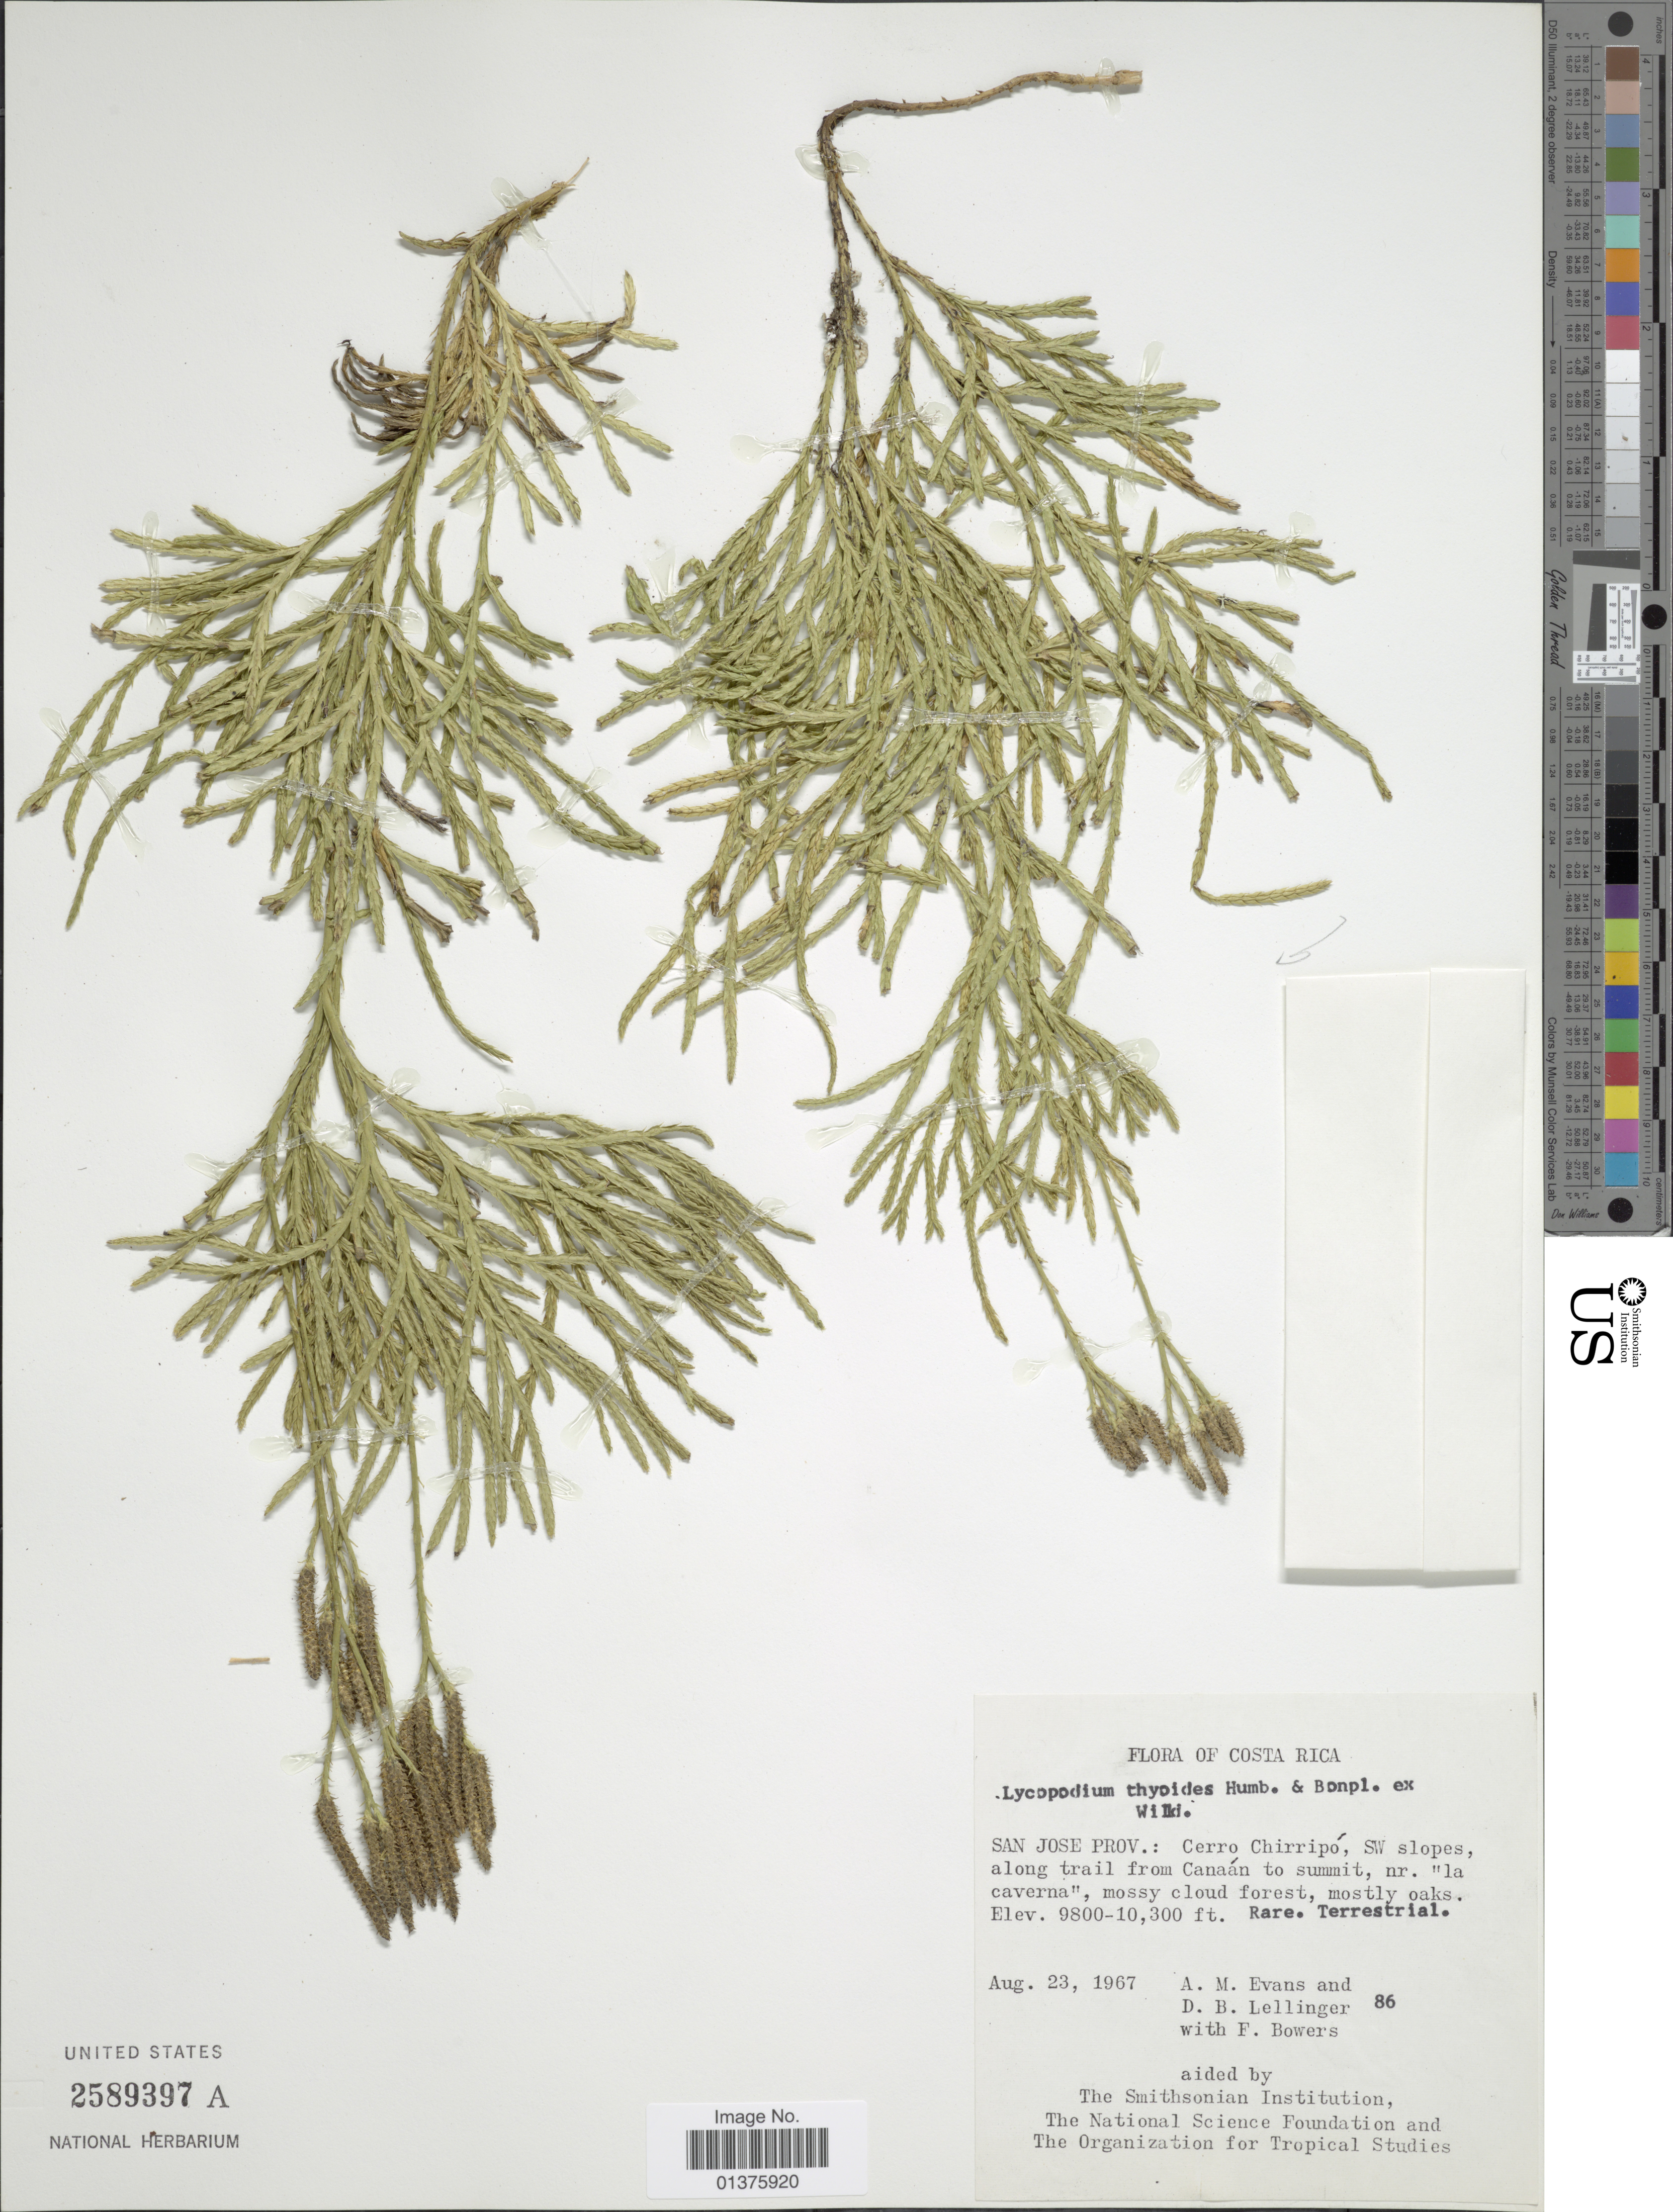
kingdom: Plantae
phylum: Tracheophyta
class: Lycopodiopsida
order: Lycopodiales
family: Lycopodiaceae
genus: Diphasiastrum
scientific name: Diphasiastrum thyoides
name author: (Humb. & Bonpl. ex Willd.) Holub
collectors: A. M. Evans, D. B. Lellinger & F. Bowers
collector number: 86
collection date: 1967-08-23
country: Costa Rica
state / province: San José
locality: Cerro Chirripó, SW slopes along trail from Canaán to summit, nr. "la caverna"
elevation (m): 2987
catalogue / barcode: US 2589397A